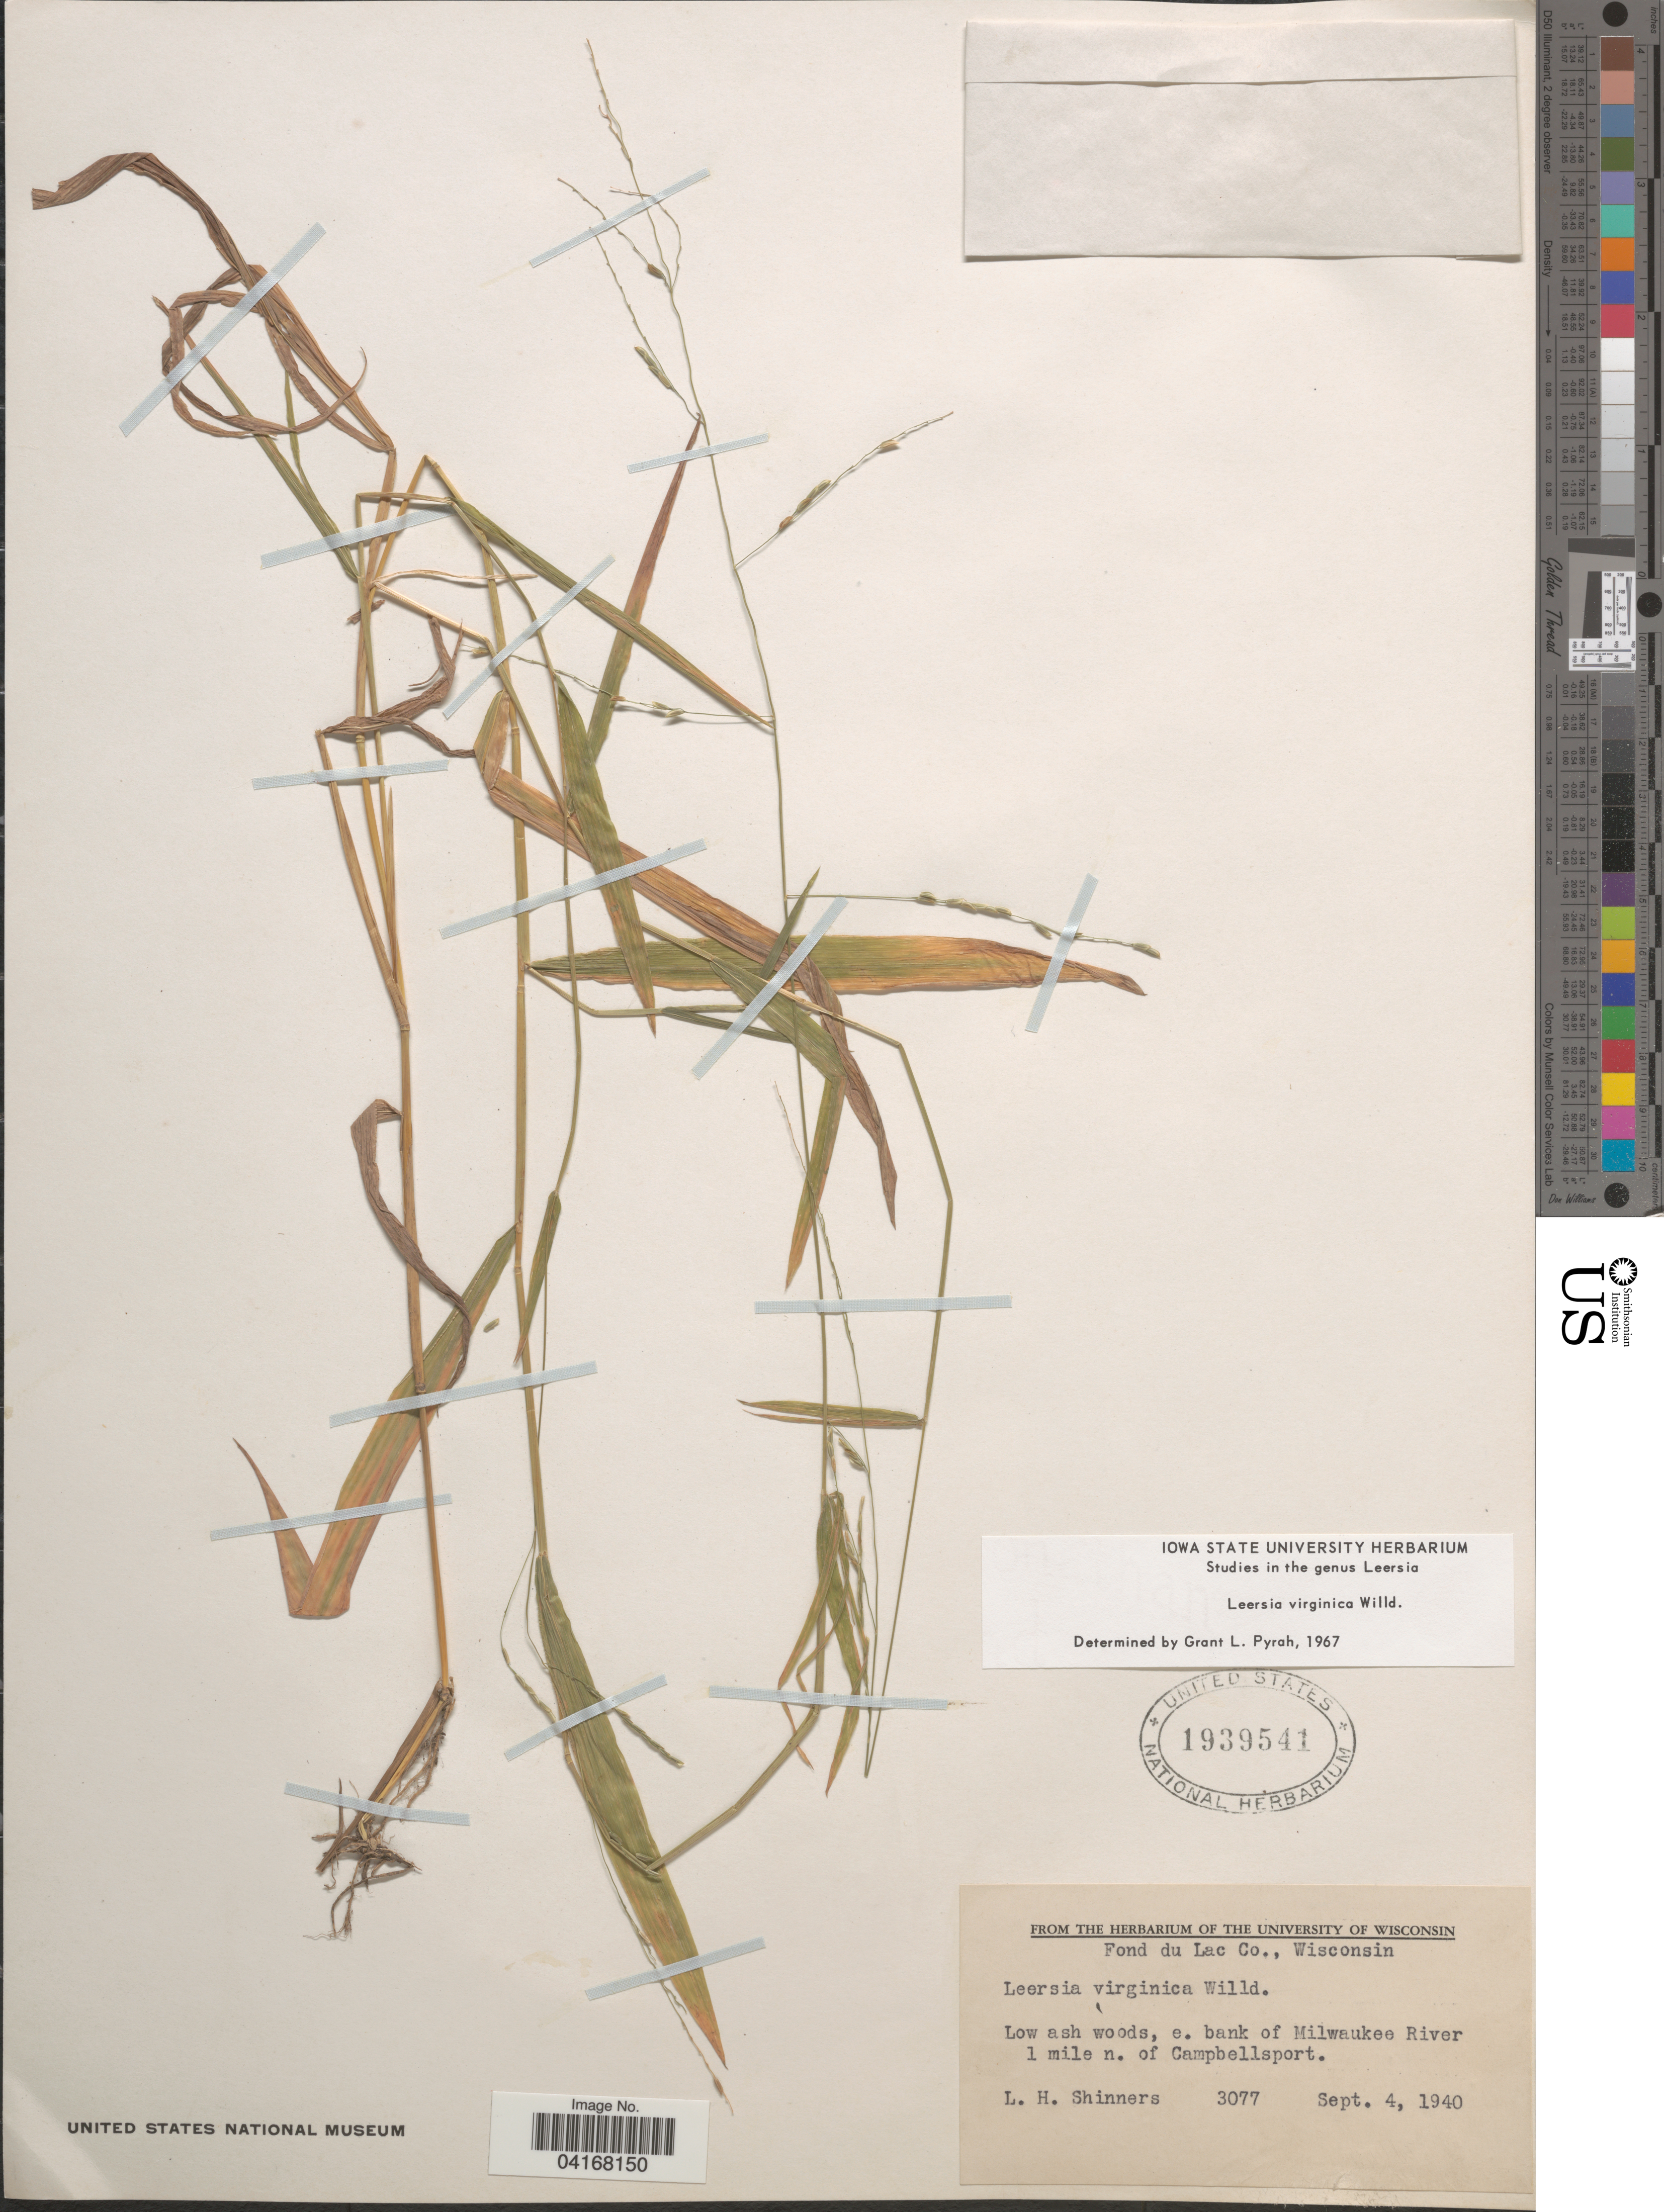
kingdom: Plantae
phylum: Tracheophyta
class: Liliopsida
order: Poales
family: Poaceae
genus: Leersia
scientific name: Leersia virginica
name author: Willd.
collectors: L. H. Shinners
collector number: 3077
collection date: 1940-09-04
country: United States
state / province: Wisconsin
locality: Fond du Lac Co. Low ash woods, e. bank of Milwaukee River 1 mile n. of Campbellsport.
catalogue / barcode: US 1939541